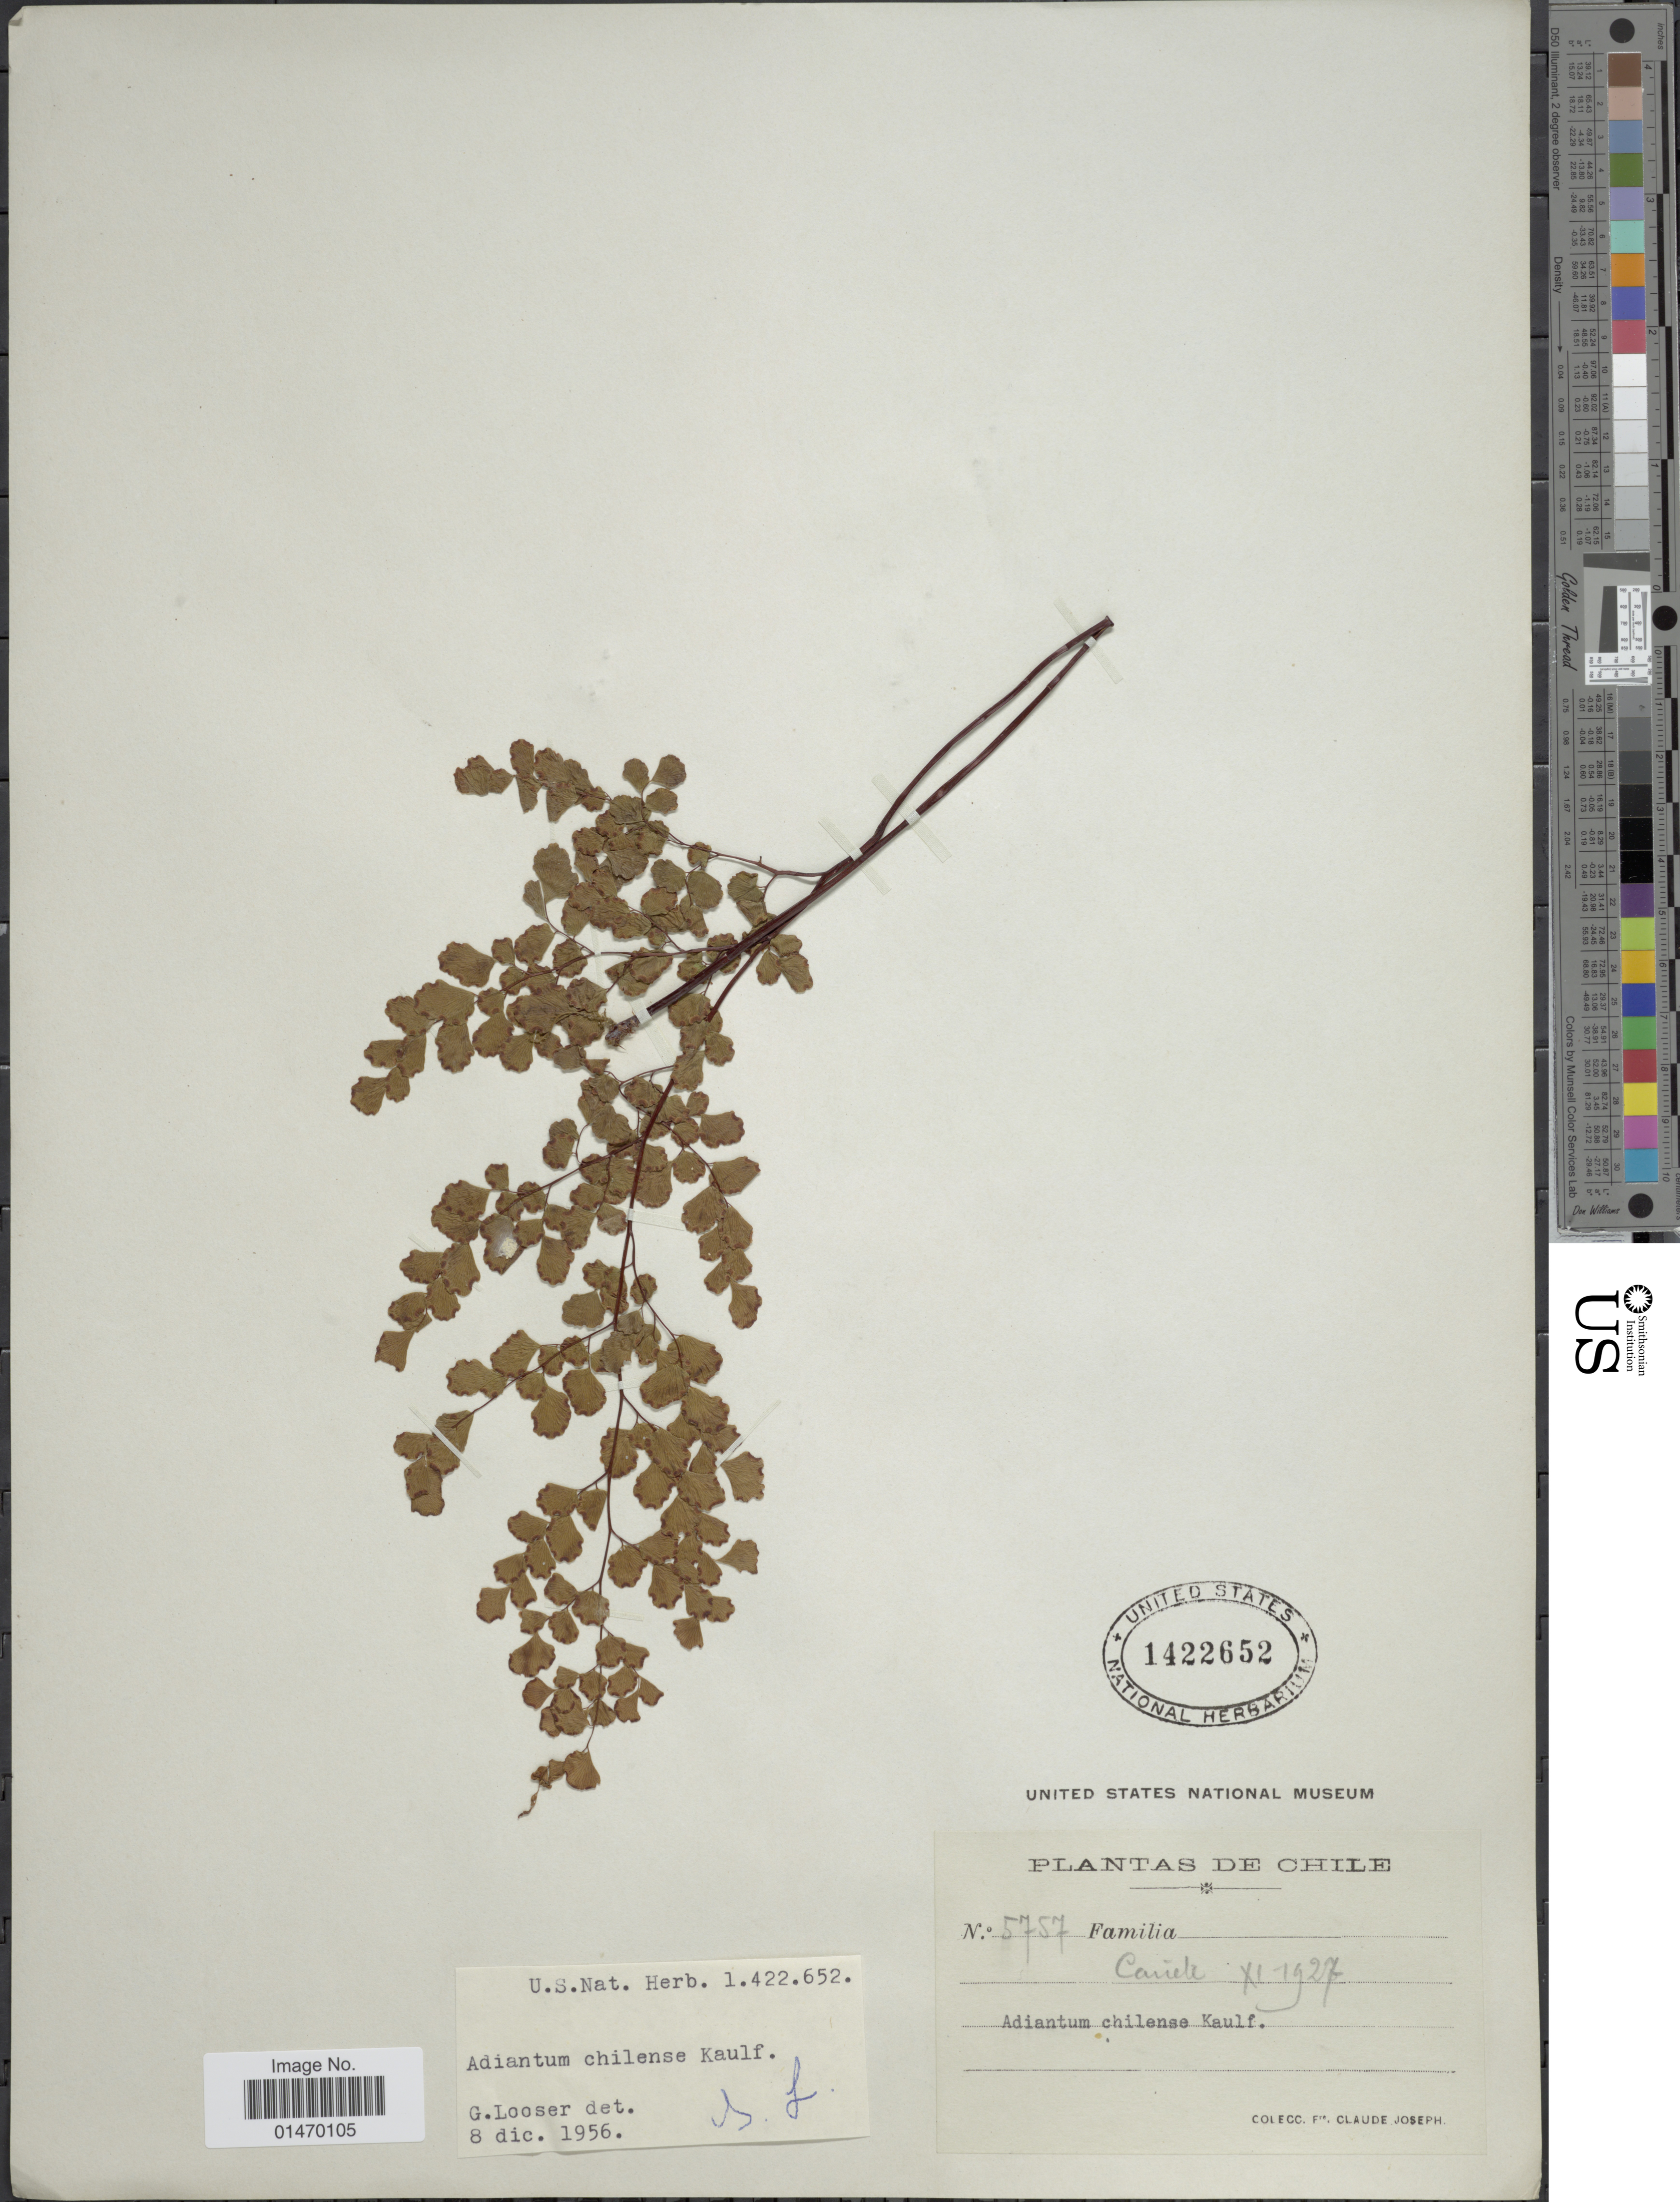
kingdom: Plantae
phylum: Tracheophyta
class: Polypodiopsida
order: Polypodiales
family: Pteridaceae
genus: Adiantum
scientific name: Adiantum chilense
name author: Kaulf.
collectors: Bro. Claude-Joseph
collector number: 5757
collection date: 1927-11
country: Chile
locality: canete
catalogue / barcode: US 1422652